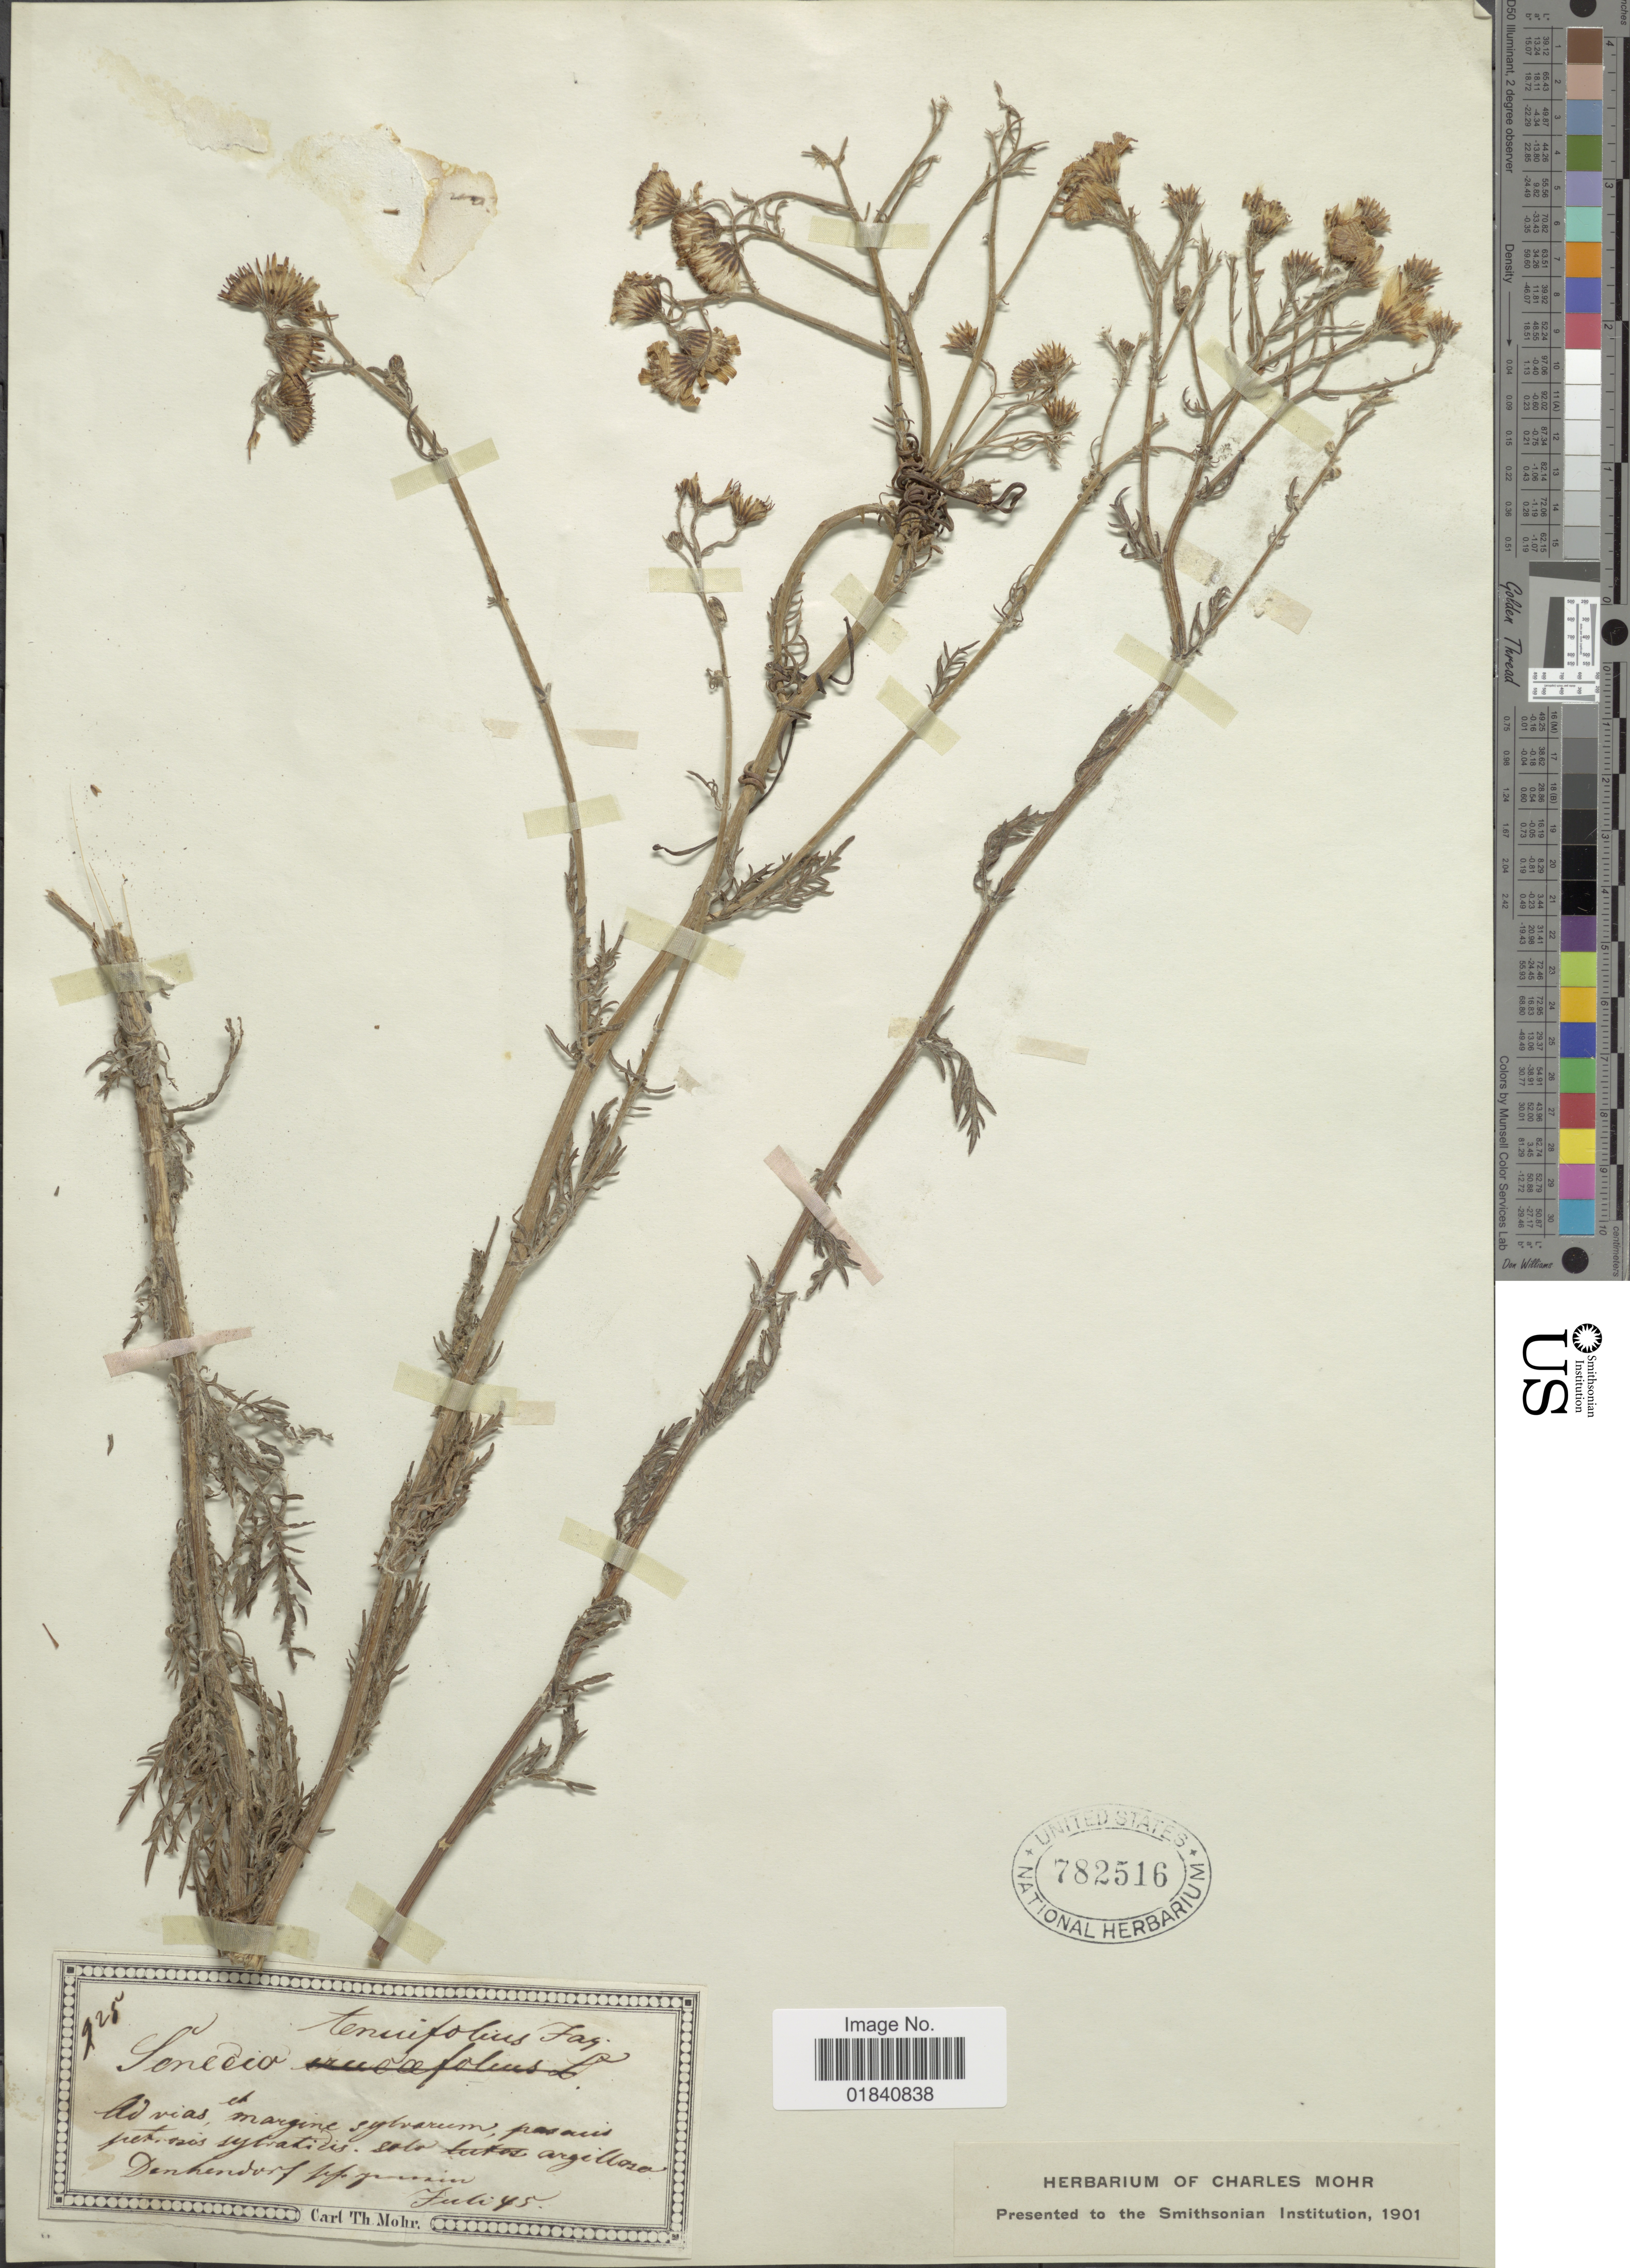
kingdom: Plantae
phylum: Tracheophyta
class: Magnoliopsida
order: Asterales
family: Asteraceae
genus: Senecio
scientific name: Senecio tenuifolius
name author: Burm. f.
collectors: C. T. Mohr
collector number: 925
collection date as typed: Transcribed d/m/y: /7/45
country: Germany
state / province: Baden-württemberg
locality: Denkendorf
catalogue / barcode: US 782516